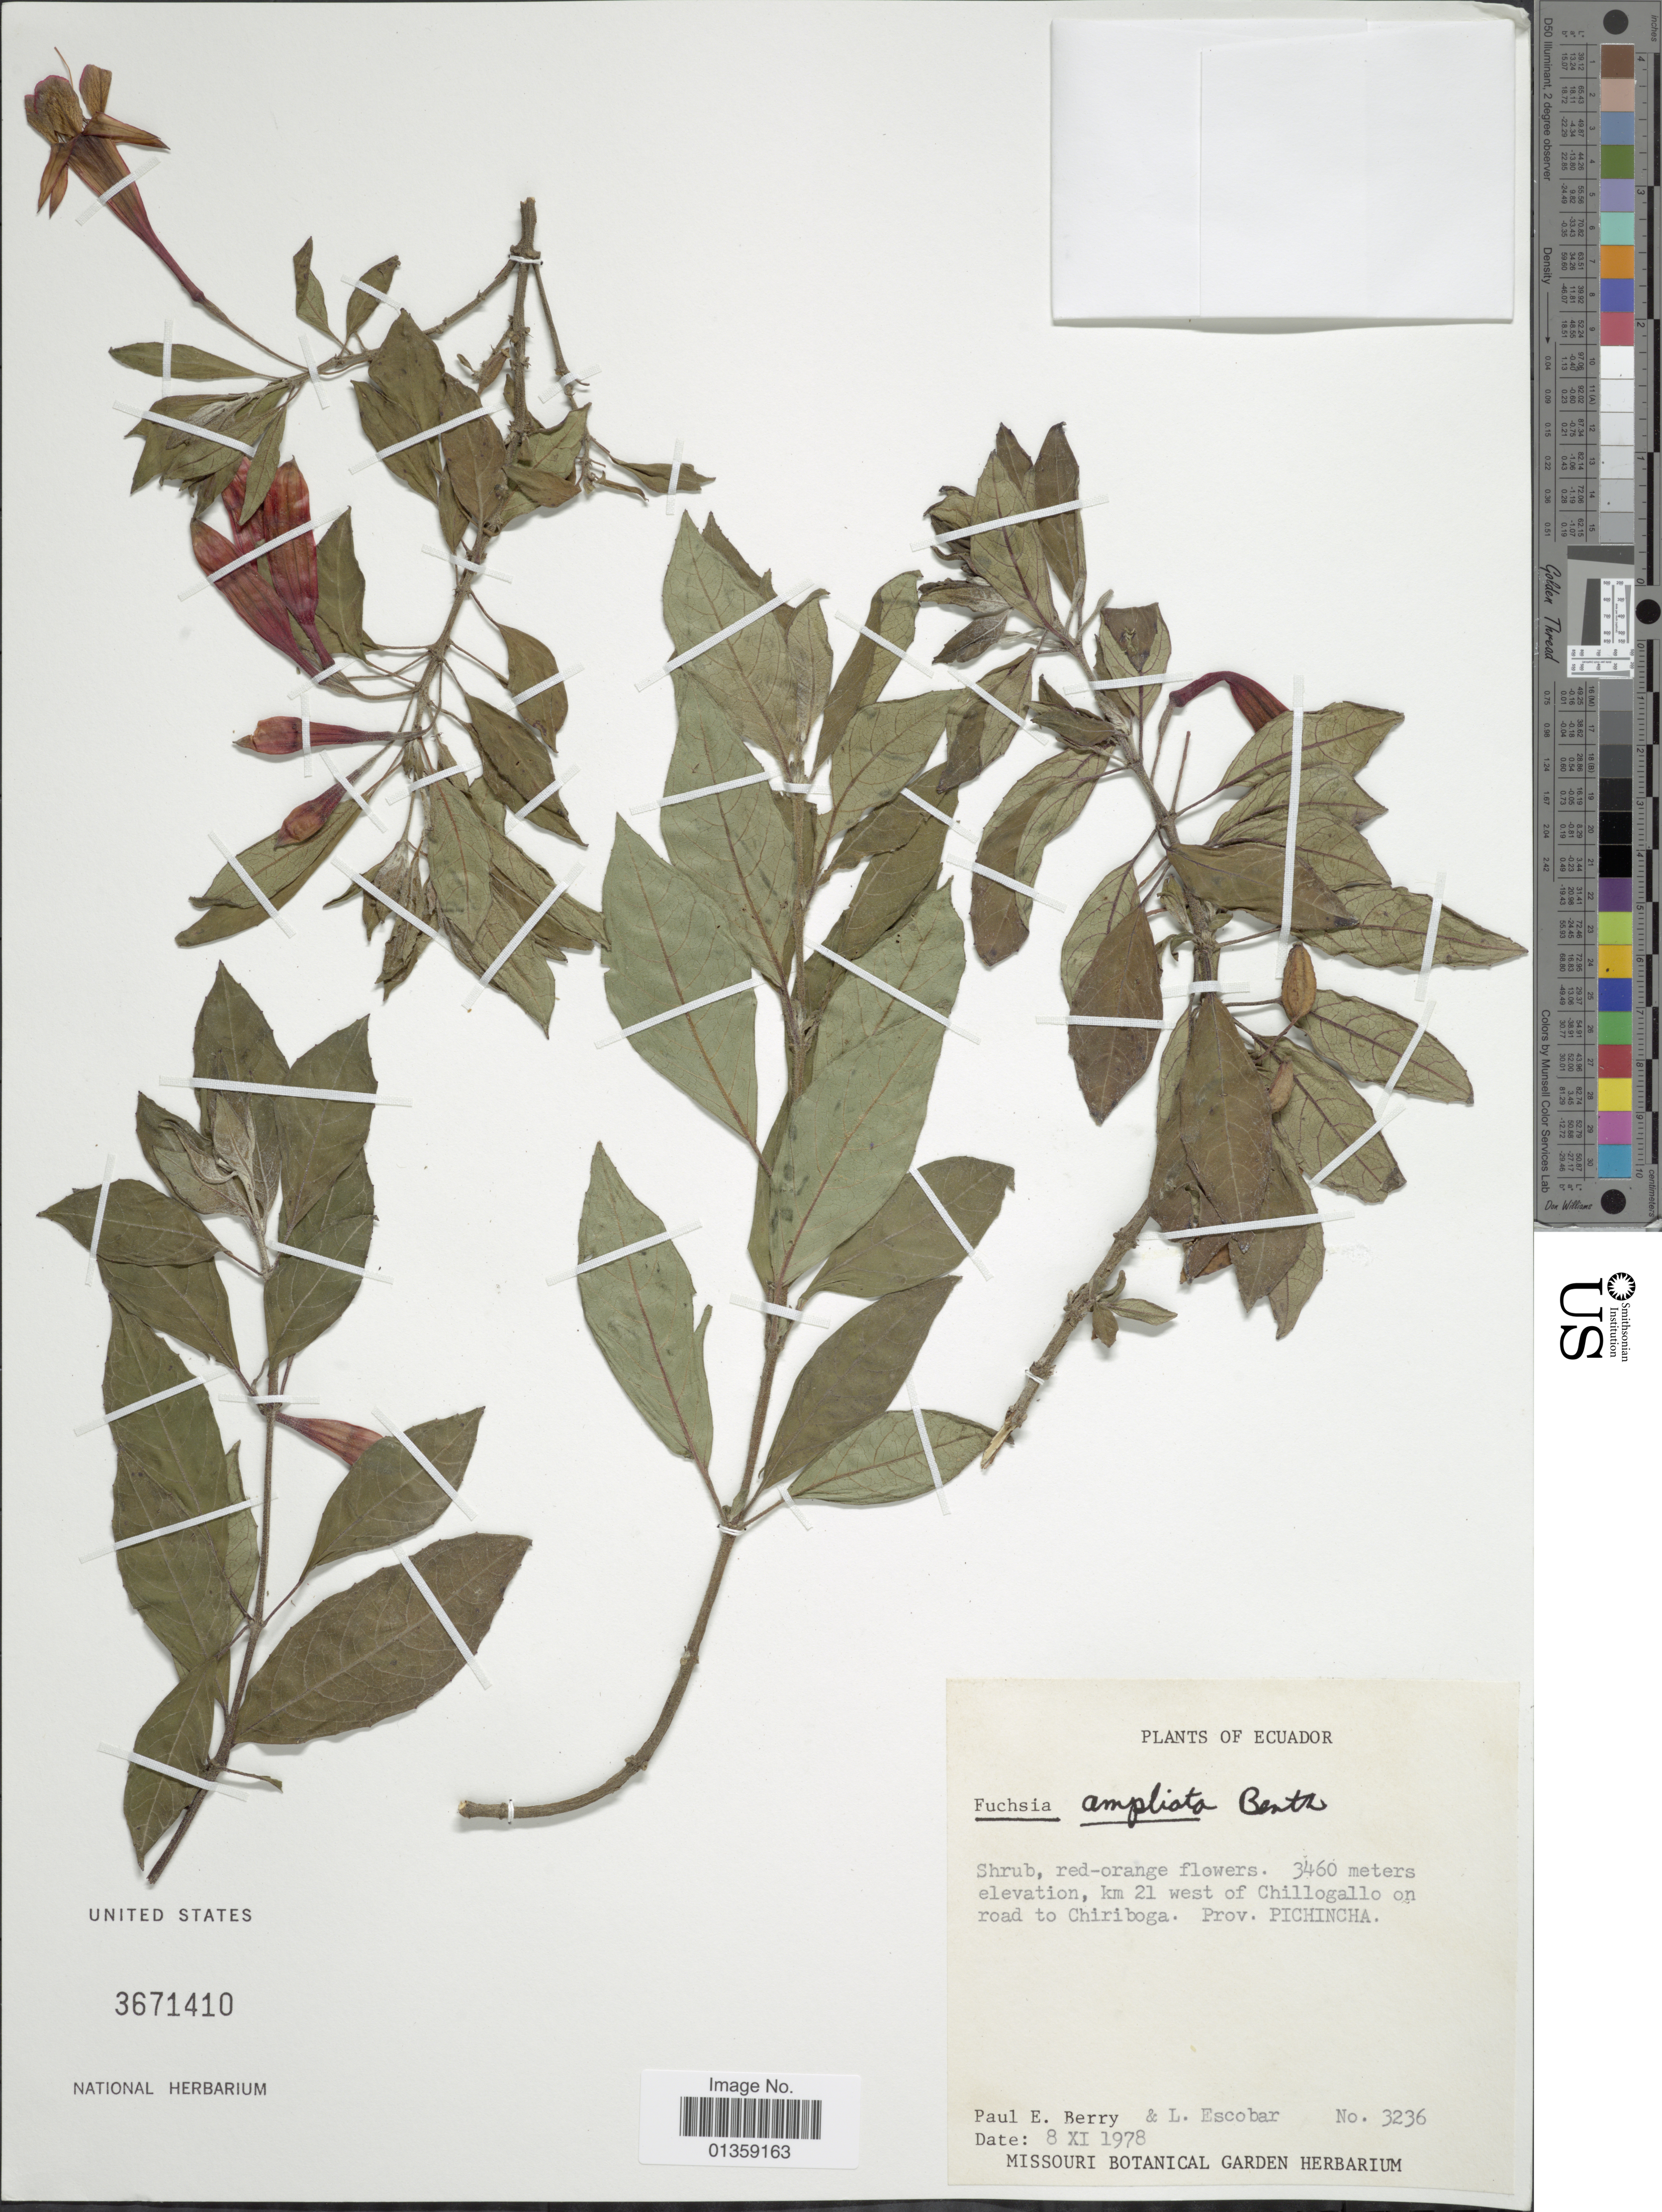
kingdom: Plantae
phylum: Tracheophyta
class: Magnoliopsida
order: Myrtales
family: Onagraceae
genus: Fuchsia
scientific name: Fuchsia ampliata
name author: Benth.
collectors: P. E. Berry & L. Escobar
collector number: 3236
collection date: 1978-11-08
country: Ecuador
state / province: Pichincha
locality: Km 21 west of Chillogallo on road to Chiriboga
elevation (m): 3460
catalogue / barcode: US 3671410